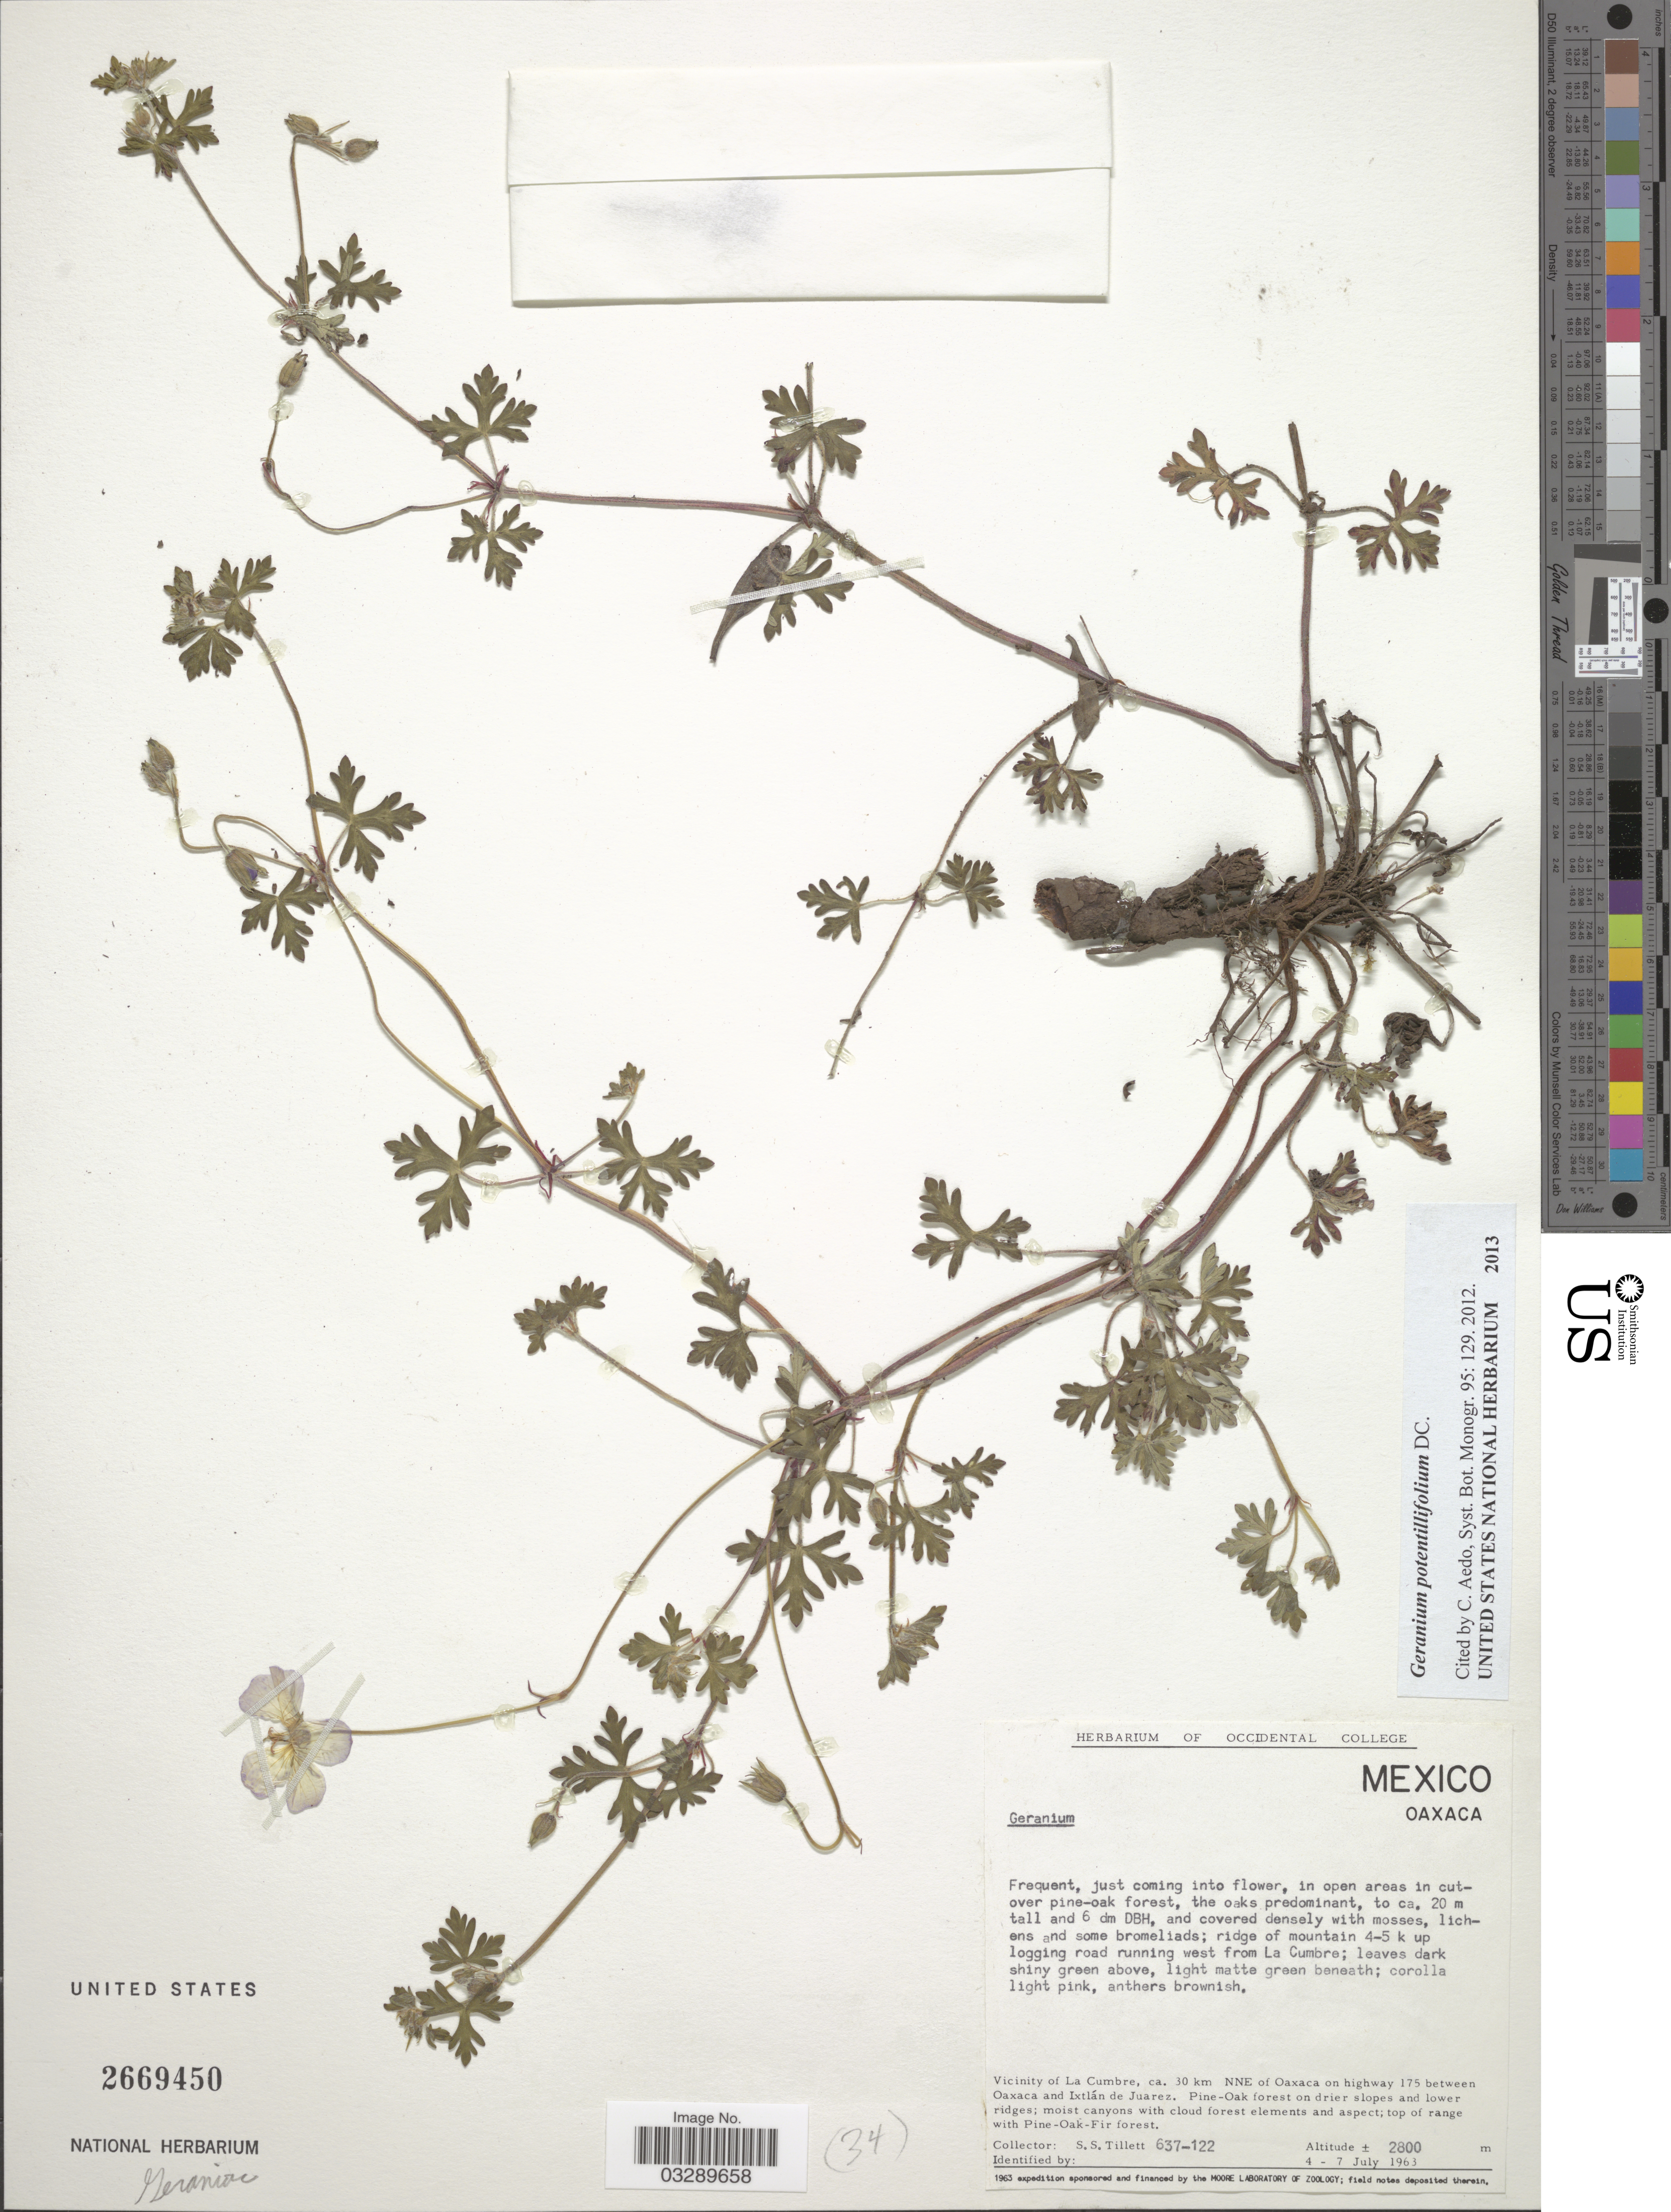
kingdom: Plantae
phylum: Tracheophyta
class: Magnoliopsida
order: Geraniales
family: Geraniaceae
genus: Geranium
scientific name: Geranium pontentillifolium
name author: DC.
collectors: S. S. Tillett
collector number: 637-122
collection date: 1963-07-04/1963-07-07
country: Mexico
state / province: Oaxaca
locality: Vicinity of La Cumbre, ca. 30 km NNE of Oaxaca on highway 175 between Oaxaca and Ixtlán de Juarez.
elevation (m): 2800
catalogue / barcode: US 2669450